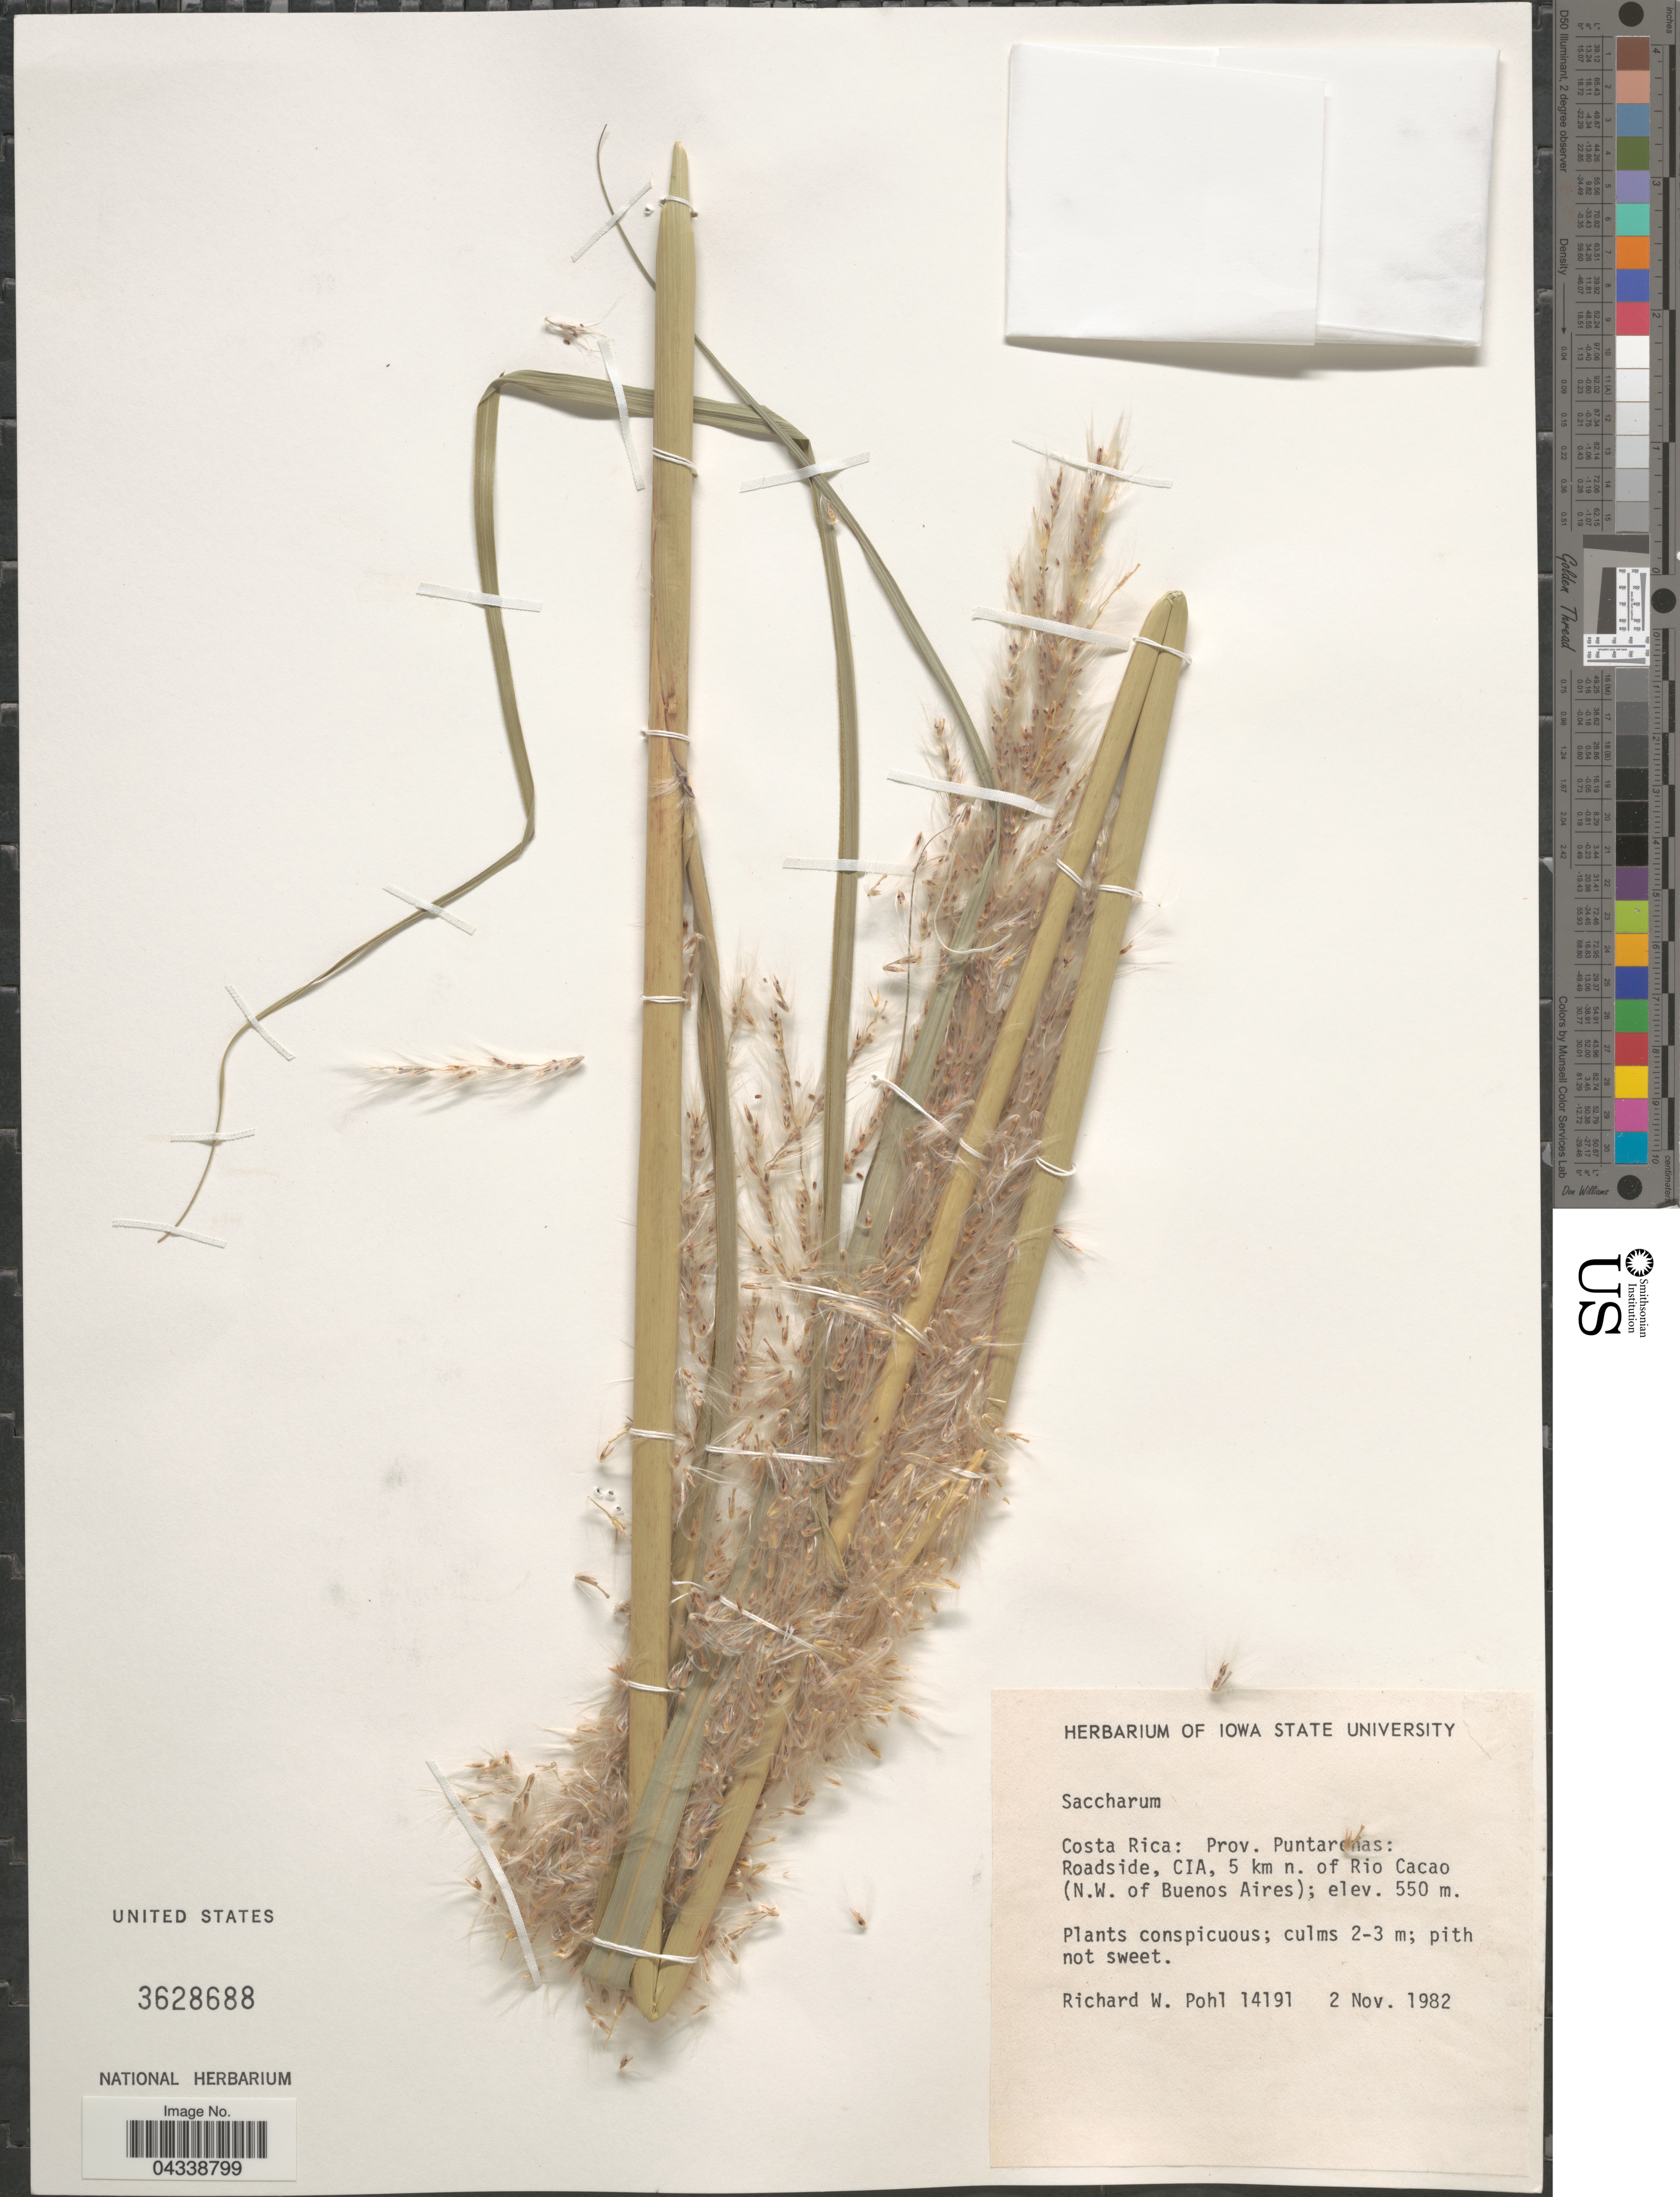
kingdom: Plantae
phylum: Tracheophyta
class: Liliopsida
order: Poales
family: Poaceae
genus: Saccharum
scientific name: Saccharum spontaneum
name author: L.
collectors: R. W. Pohl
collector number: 14191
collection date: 1982-11-02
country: Costa Rica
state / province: Puntarenas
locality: Roadside, CIA, 5 km n. of Rio Cacao (N.W. of Buenos Aires).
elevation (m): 550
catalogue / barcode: US 3628688